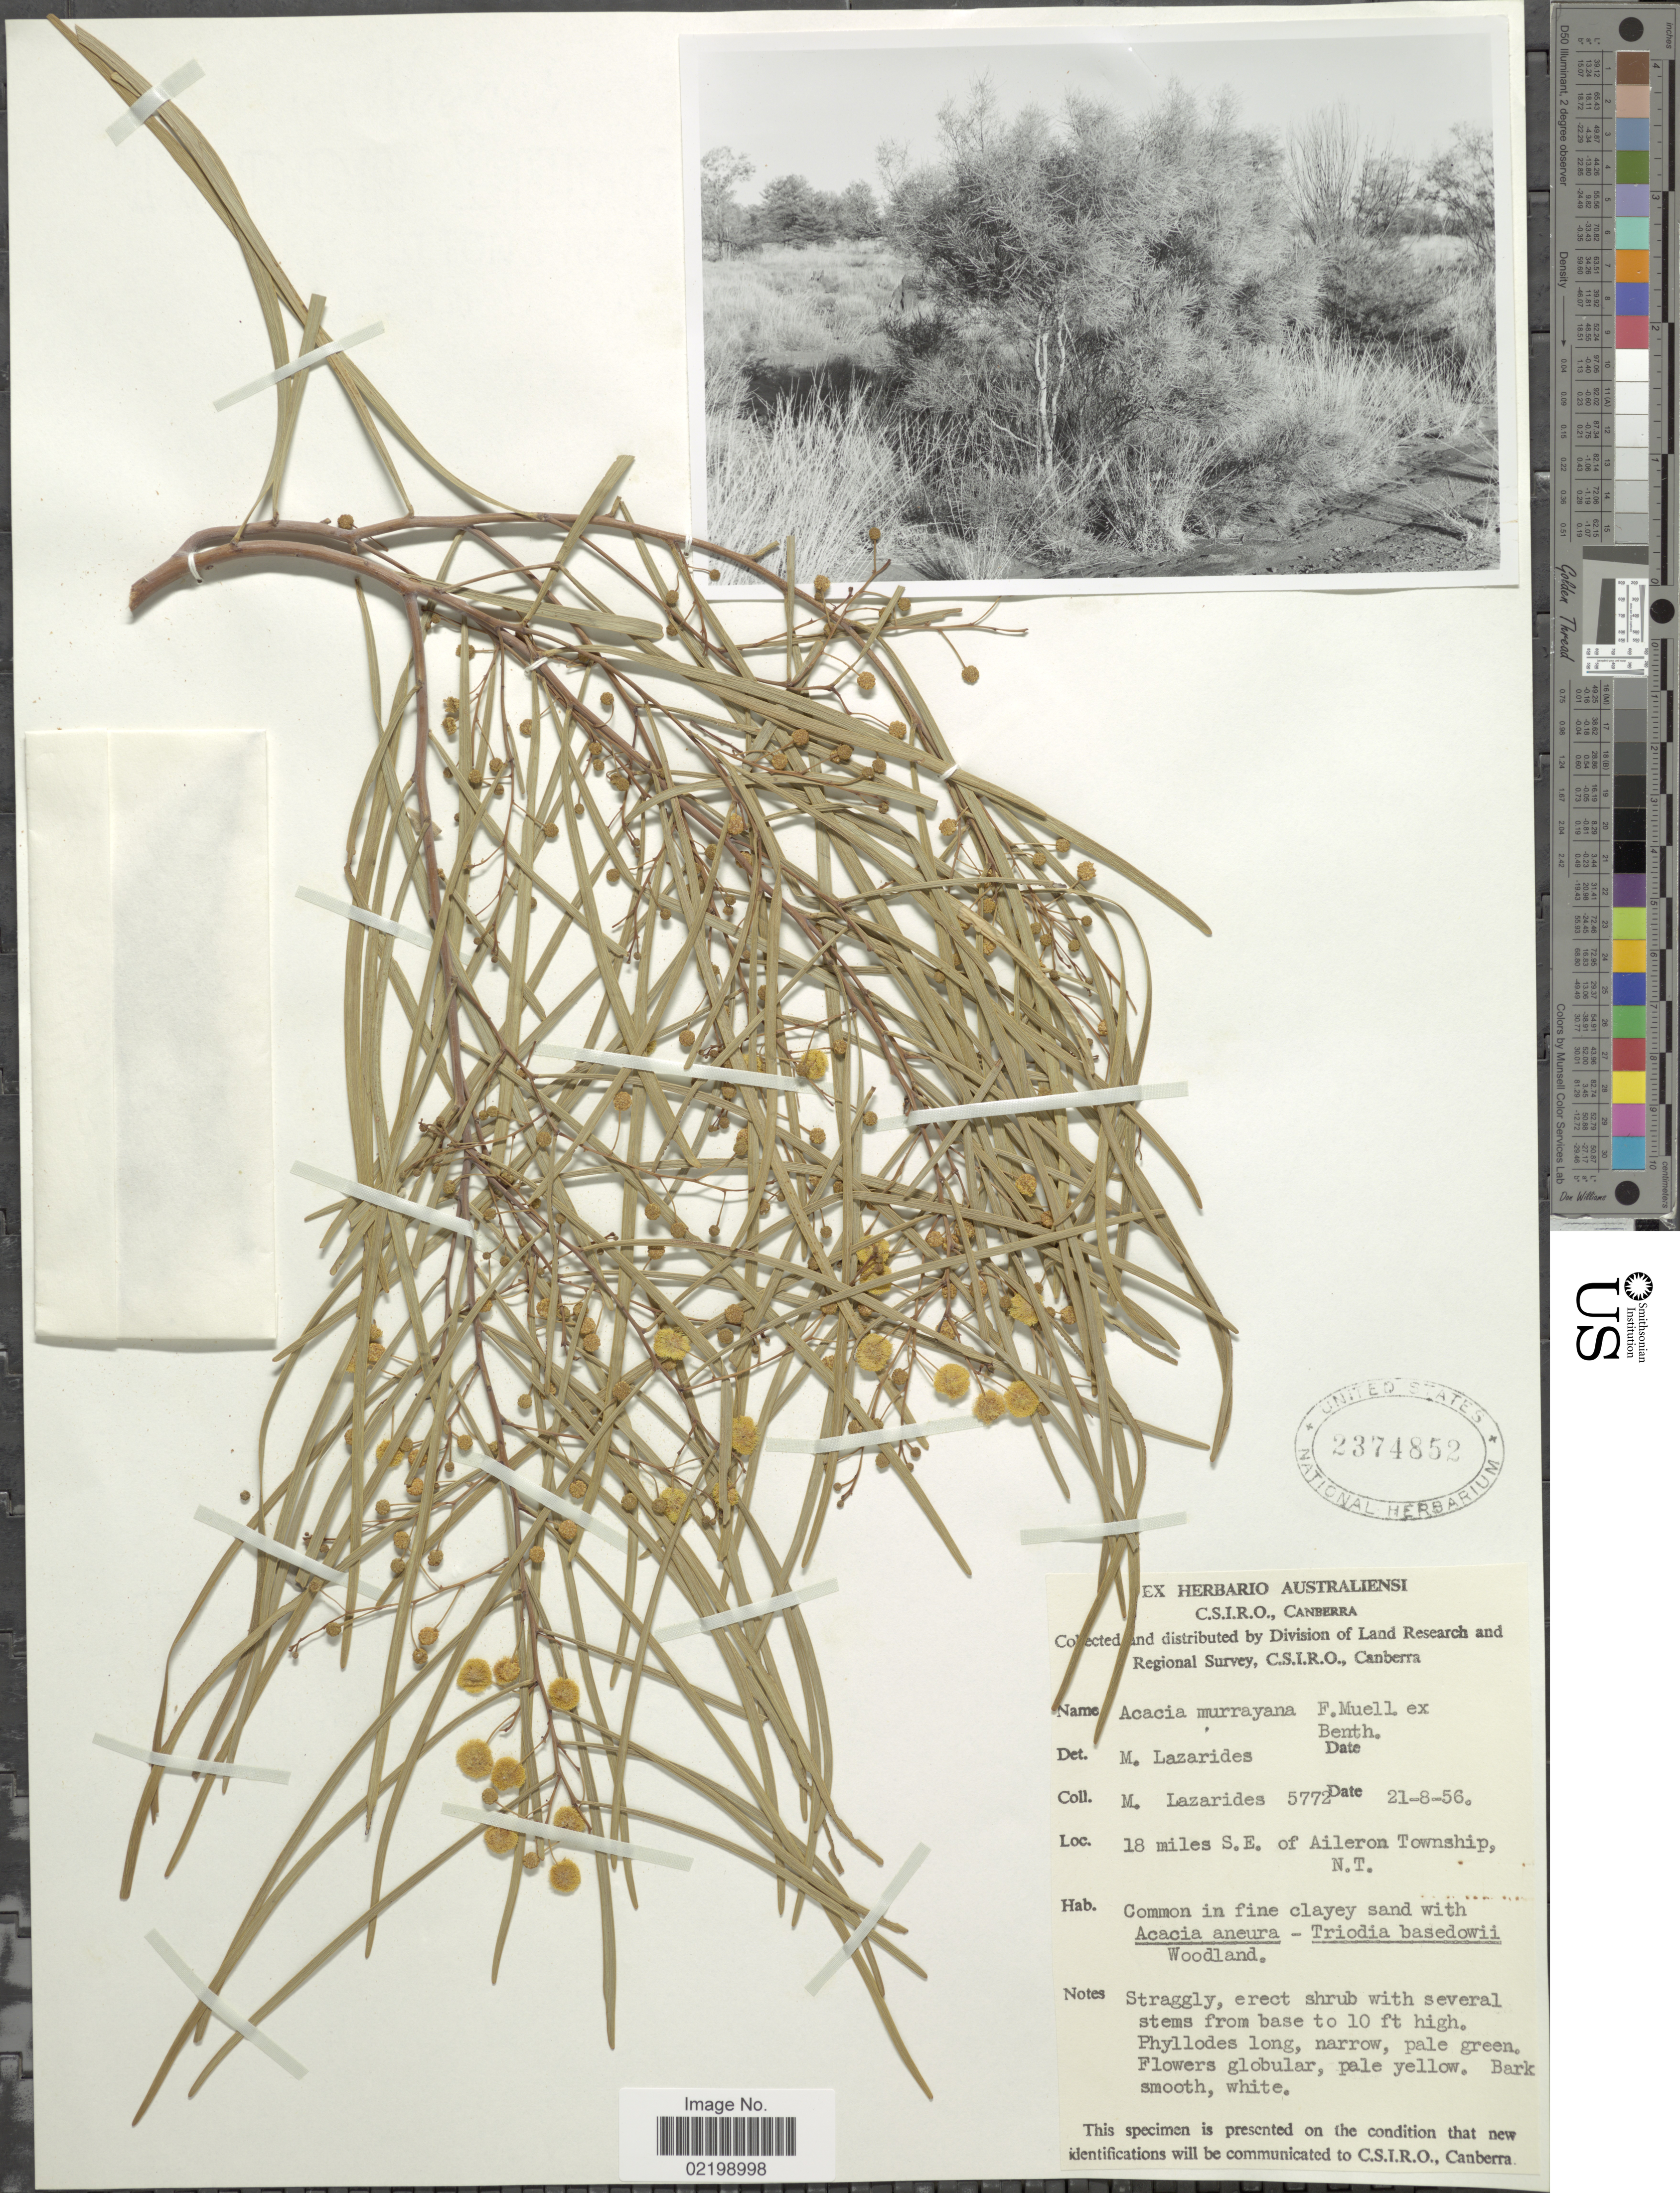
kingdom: Plantae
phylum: Tracheophyta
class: Magnoliopsida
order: Fabales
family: Fabaceae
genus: Acacia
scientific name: Acacia murrayana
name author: Benth.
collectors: M. Lazarides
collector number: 5772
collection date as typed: Transcribed d/m/y: 21/8/56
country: Australia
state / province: Northern Territory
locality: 18 miles S.E. of Aileron Township, N.T.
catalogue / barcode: US 2374852